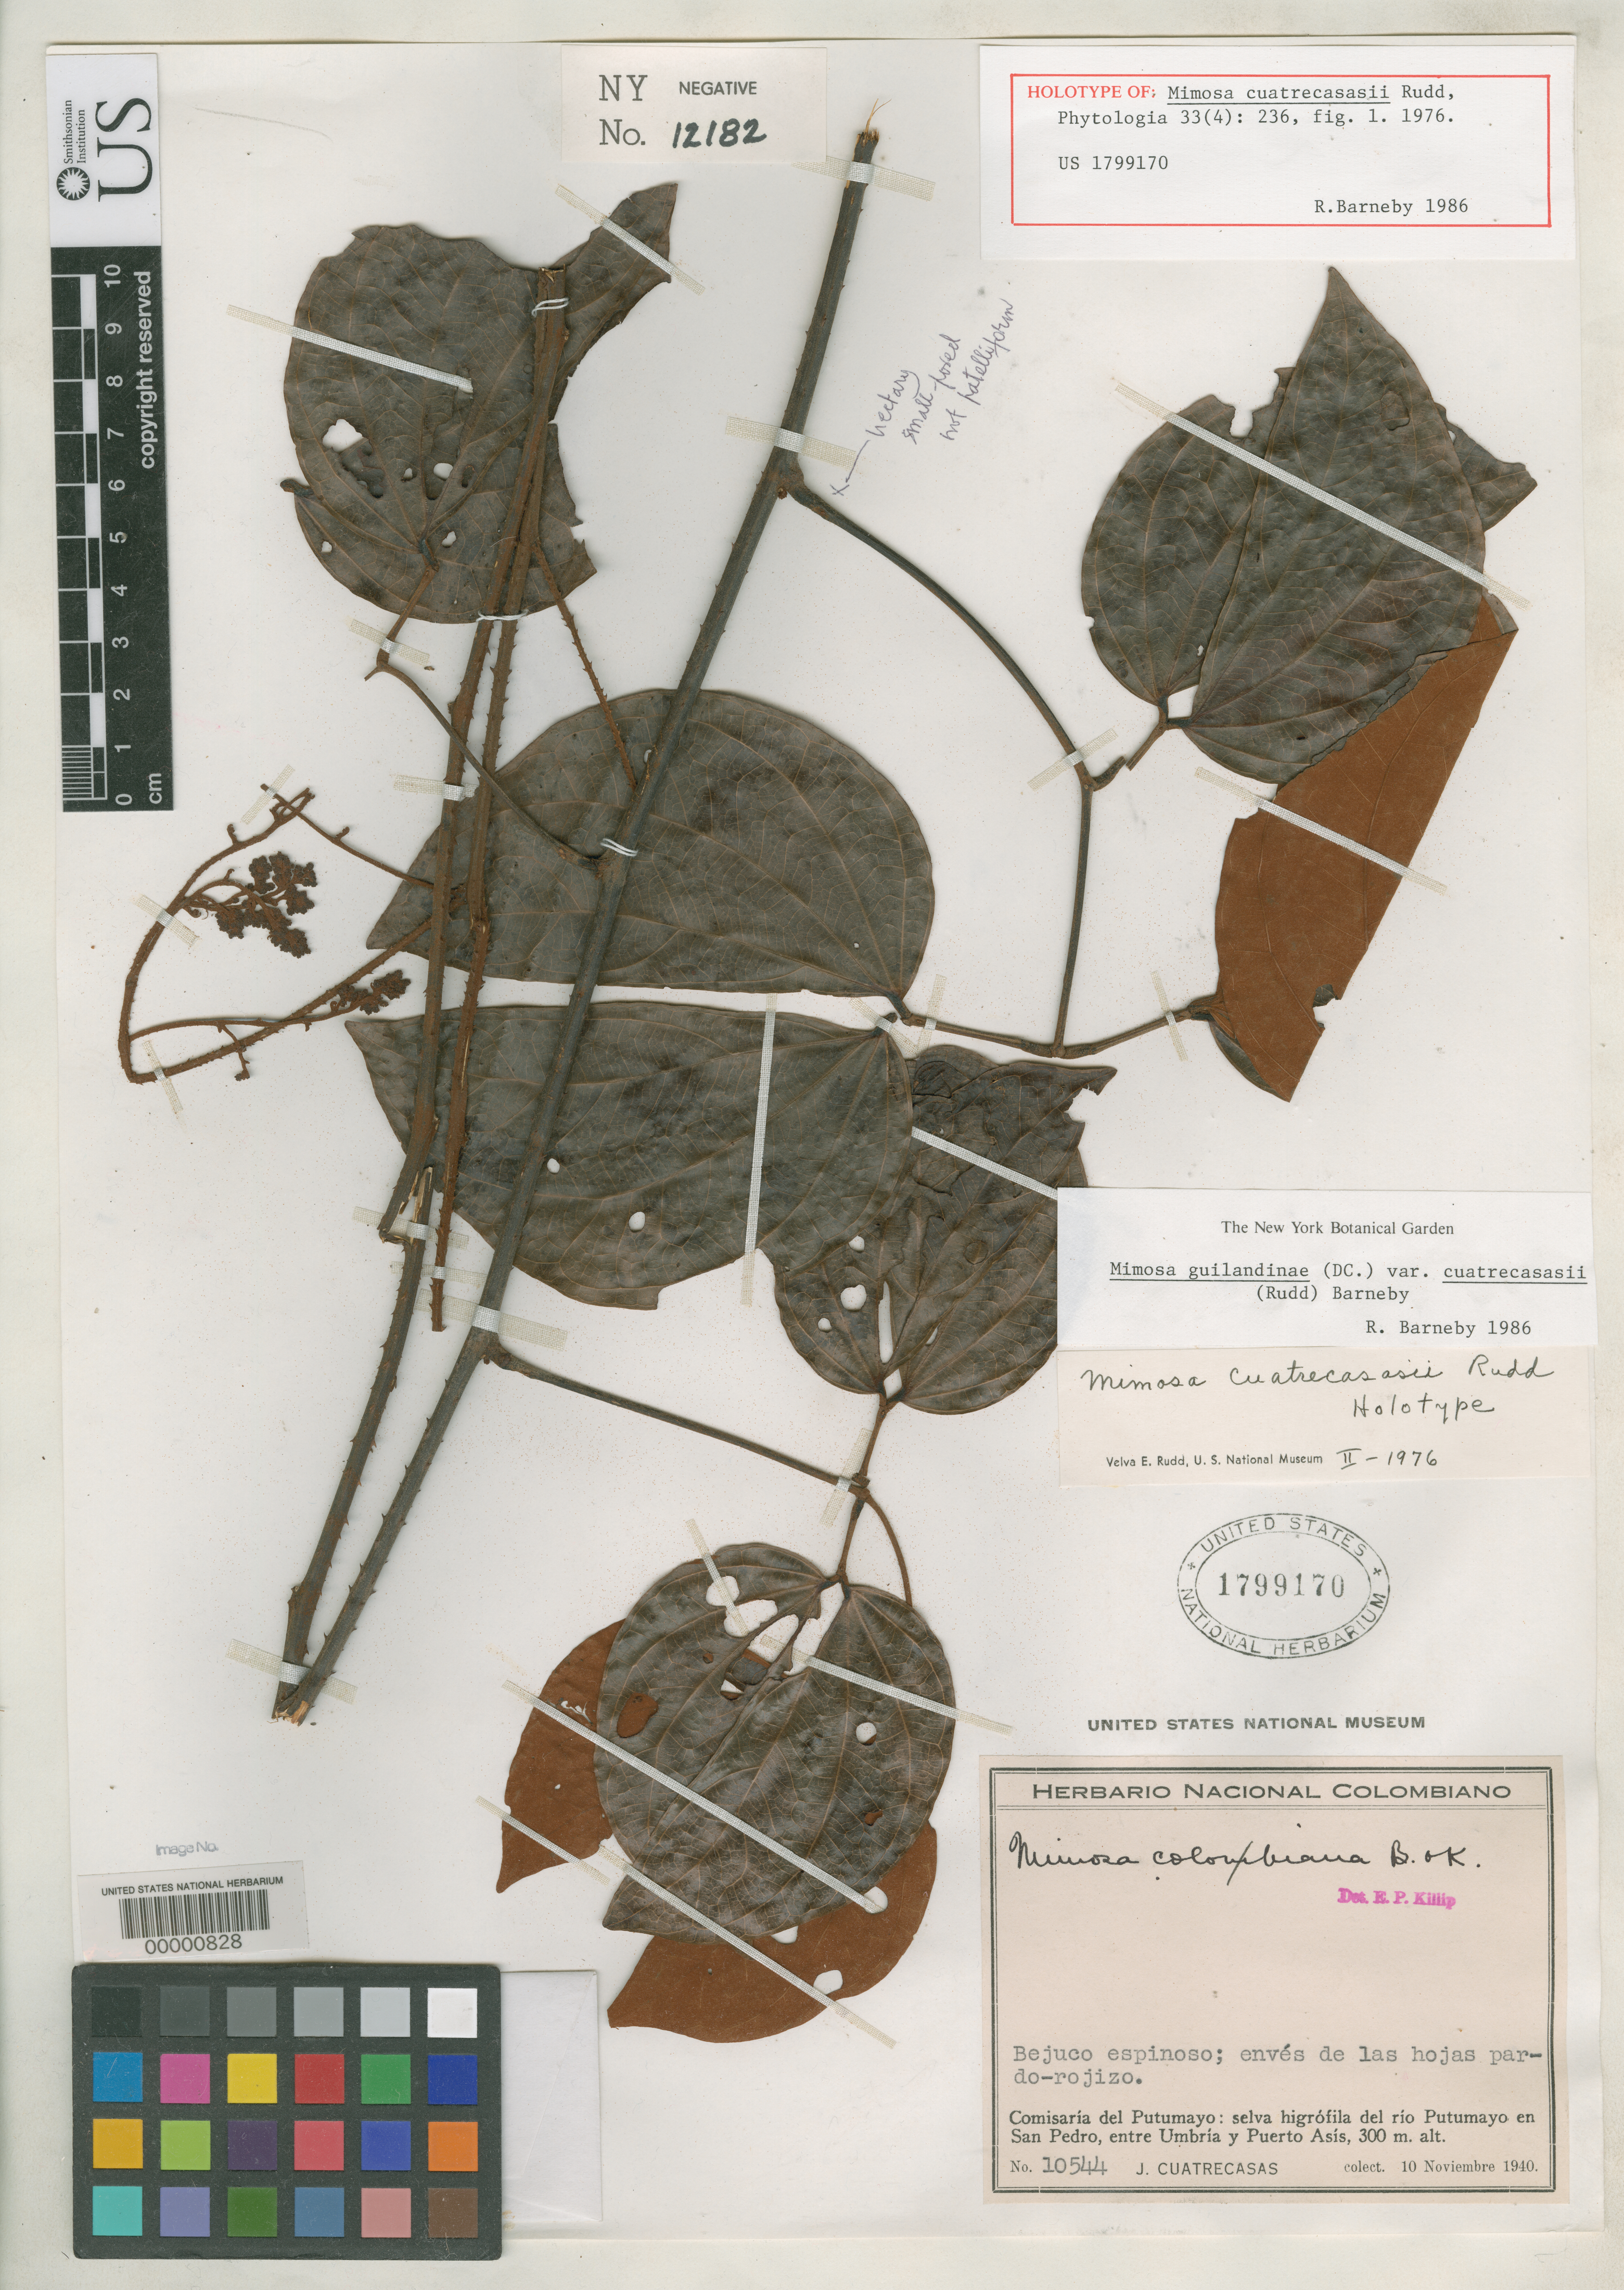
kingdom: Plantae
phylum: Tracheophyta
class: Magnoliopsida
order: Fabales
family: Fabaceae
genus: Mimosa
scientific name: Mimosa cuatrecasasii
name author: Rudd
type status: Holotype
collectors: J. Cuatrecasas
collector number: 10544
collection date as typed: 10 Nov 1940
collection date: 1940-11-10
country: Colombia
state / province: Putumayo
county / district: Putumayo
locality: Between Umbria and Puerto Asis.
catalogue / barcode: US 1799170